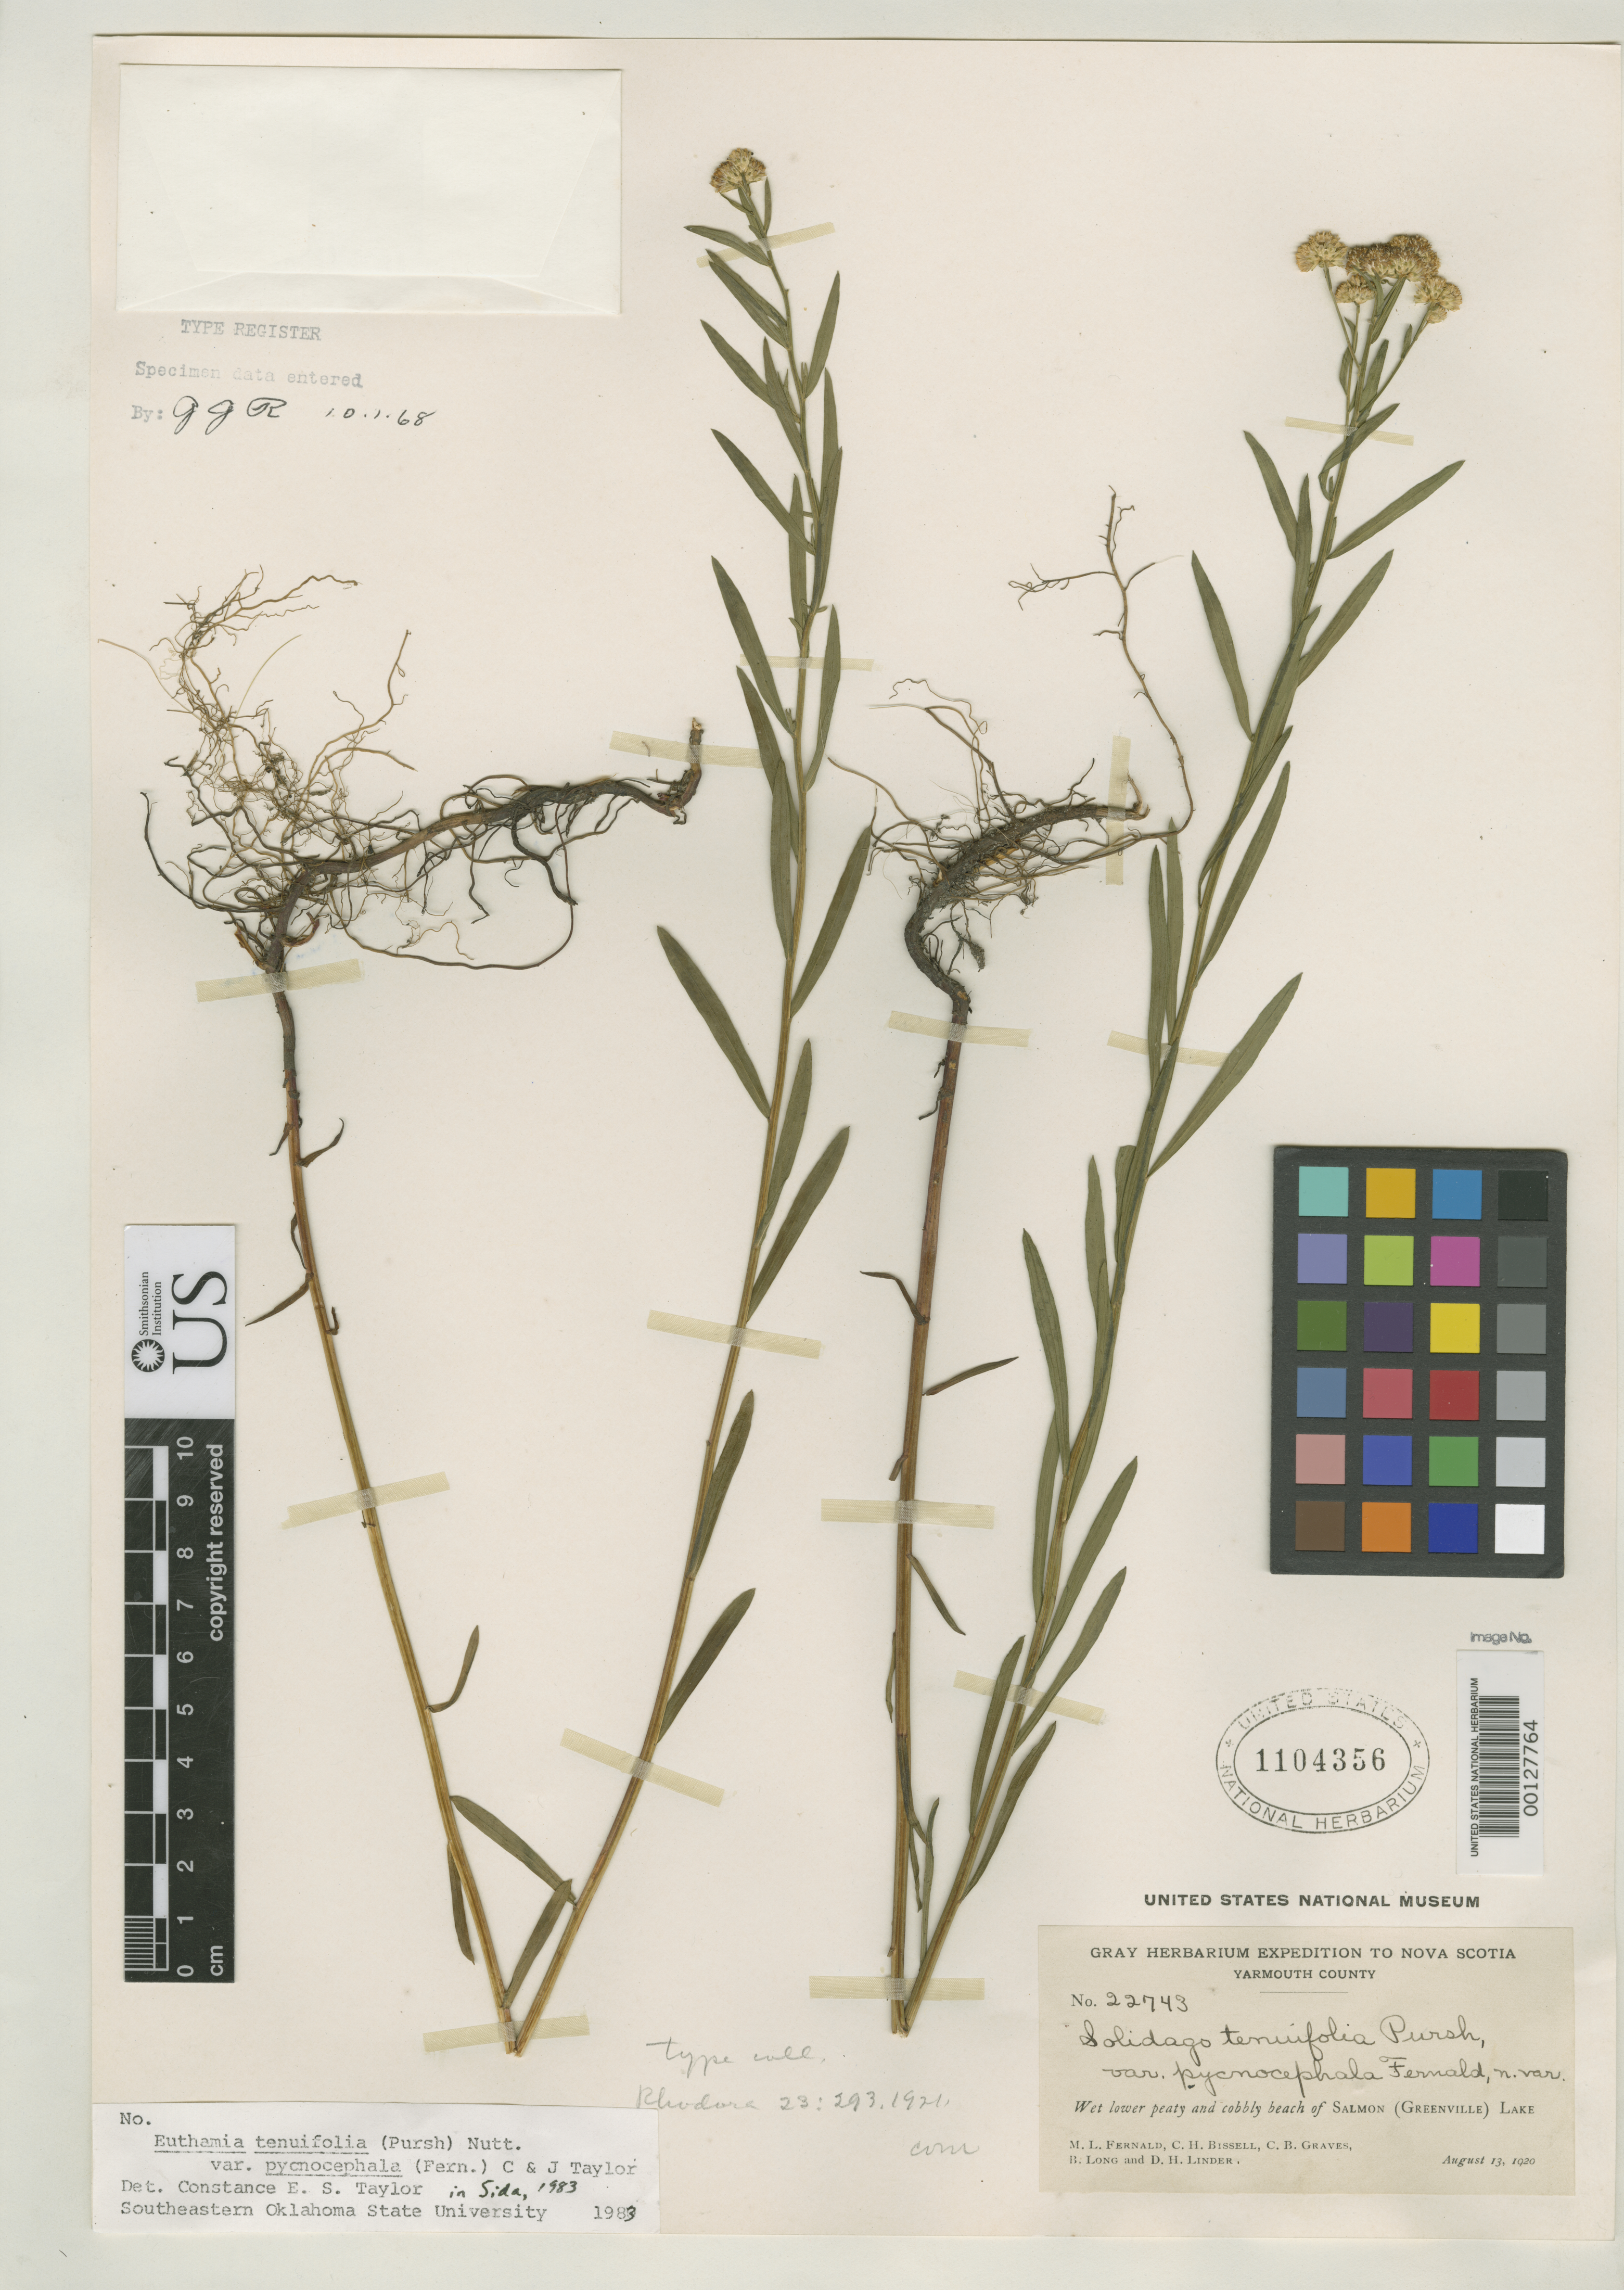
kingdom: Plantae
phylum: Tracheophyta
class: Magnoliopsida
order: Asterales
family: Asteraceae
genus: Solidago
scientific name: Solidago tenuifolia var. pycnocephala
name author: Fernald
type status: Isotype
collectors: M. L. Fernald, C. Bissell, C. Graves, B. H. Long & D. Linden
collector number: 22743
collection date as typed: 13 Aug 1920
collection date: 1920-08-13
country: Canada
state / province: Nova Scotia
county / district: Yarmouth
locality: Salmon Lake.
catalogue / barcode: US 1104356